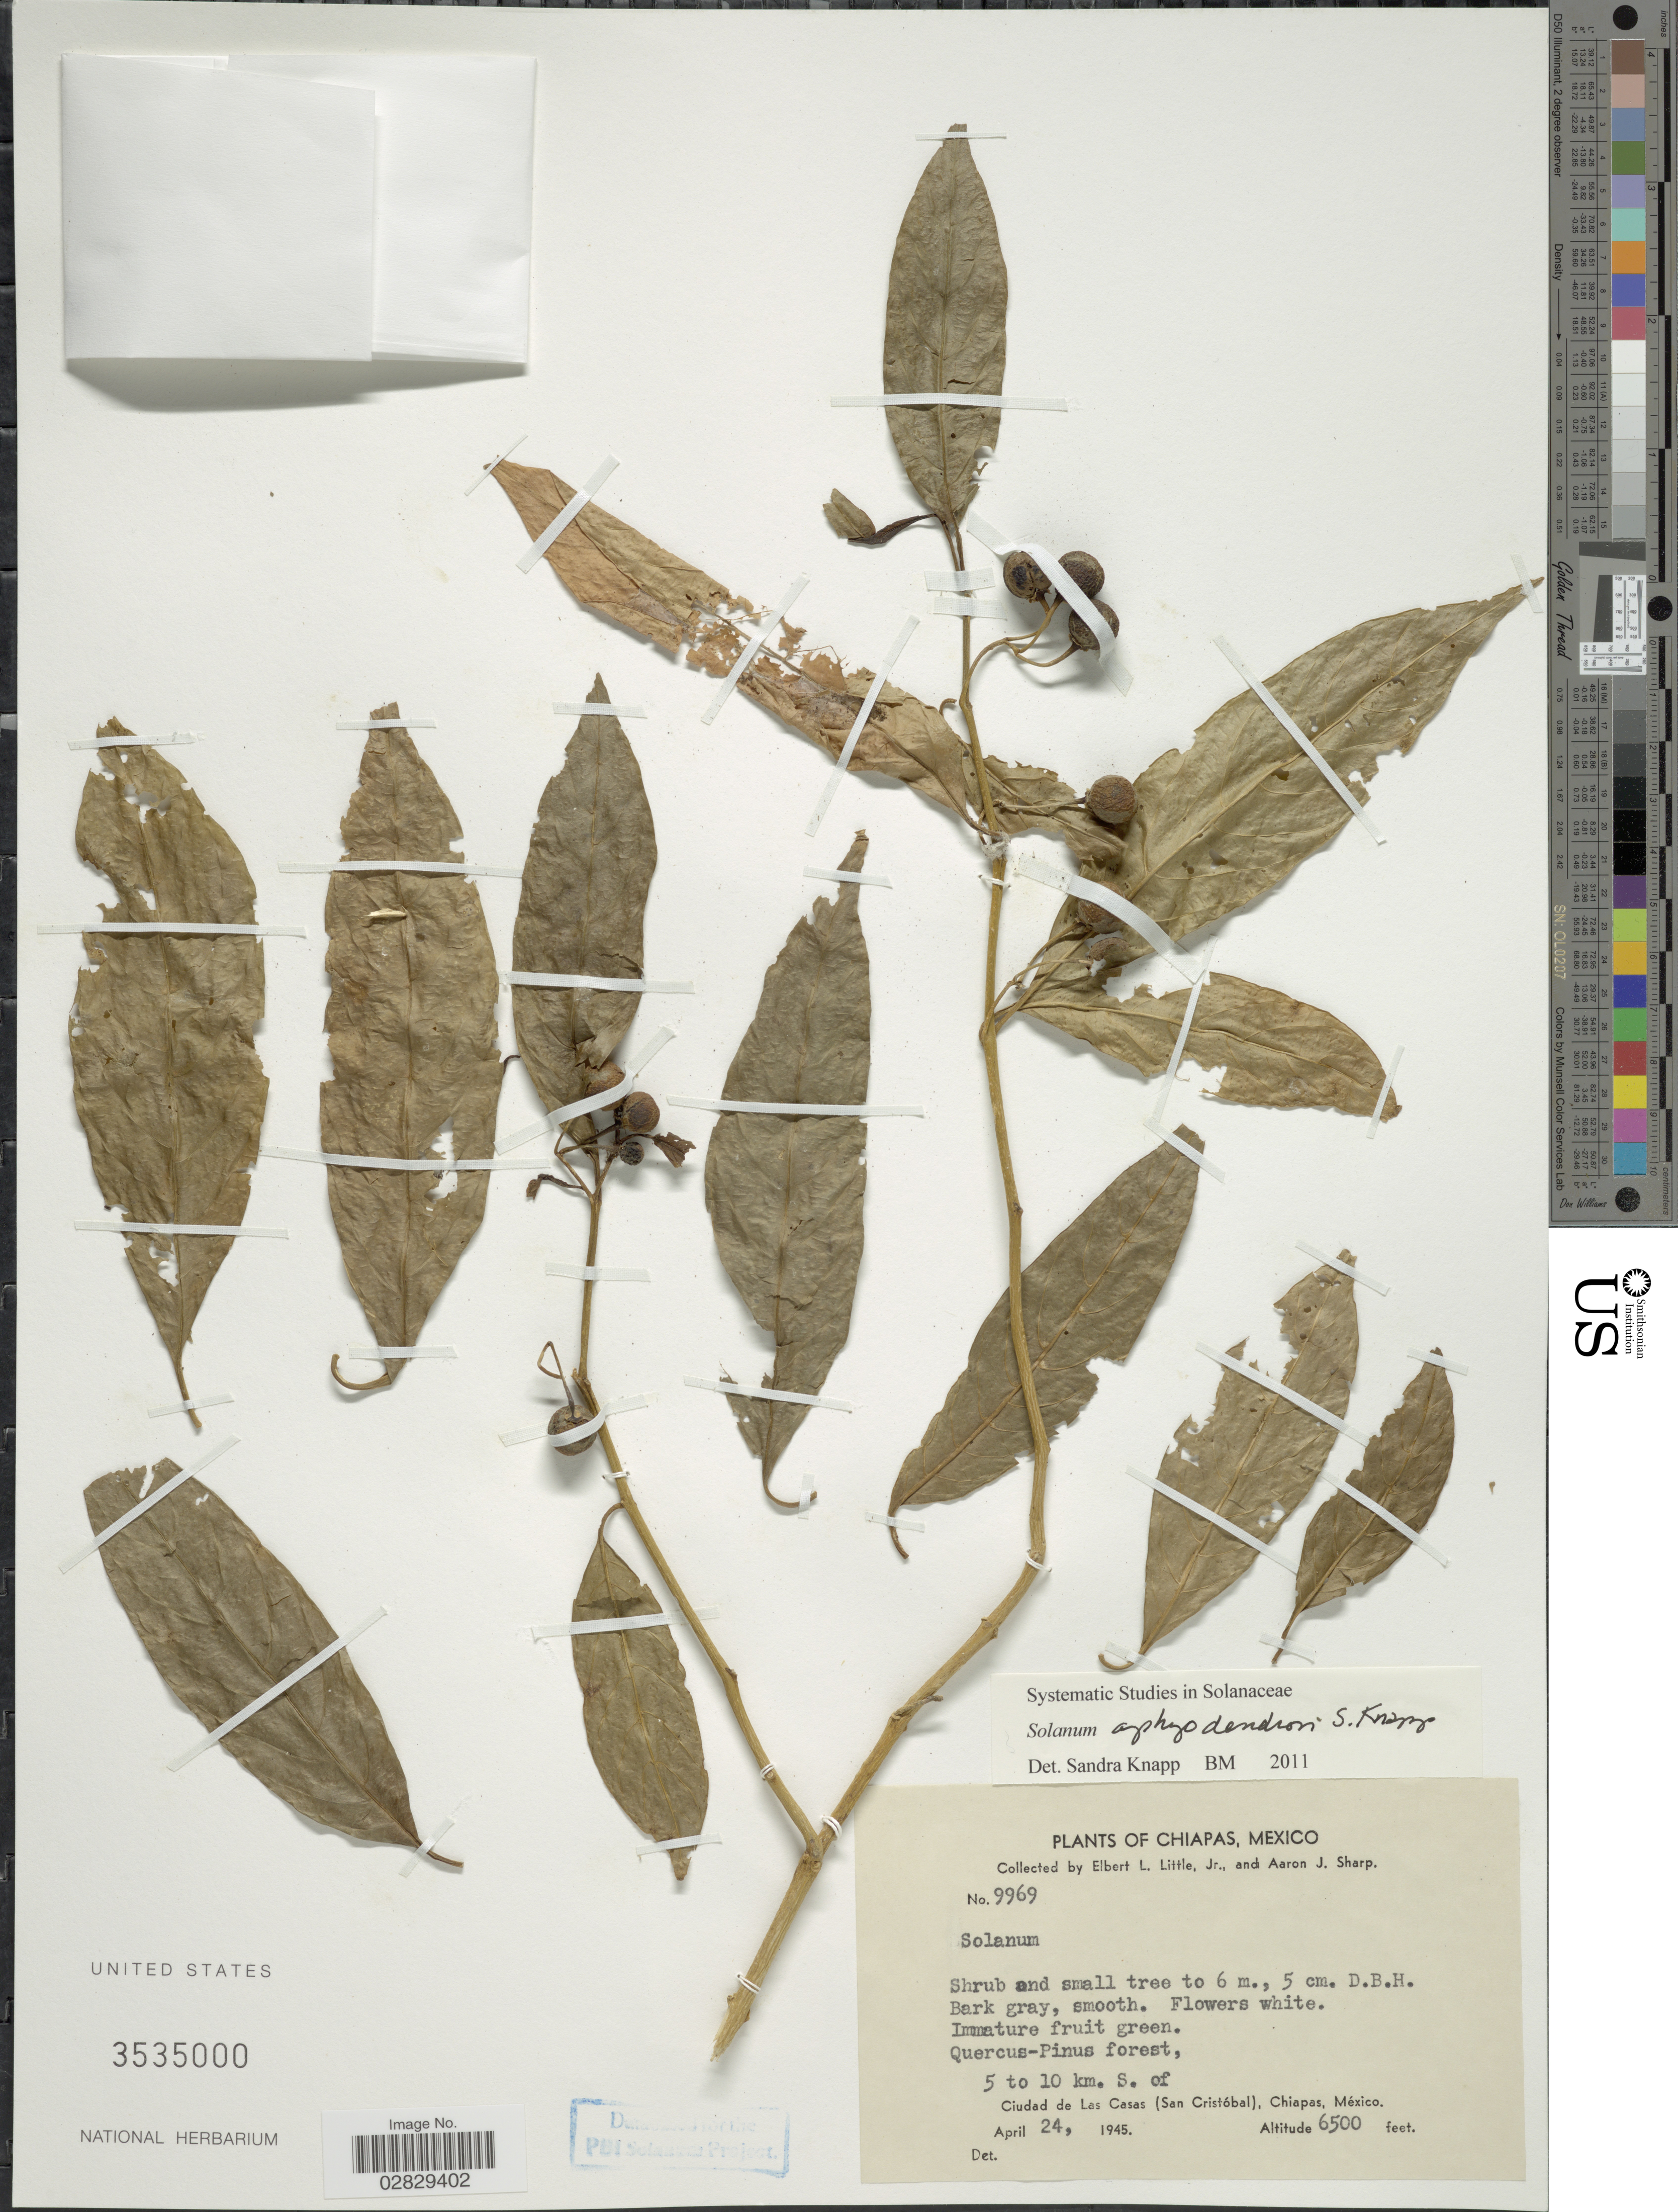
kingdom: Plantae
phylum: Tracheophyta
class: Magnoliopsida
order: Solanales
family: Solanaceae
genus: Solanum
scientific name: Solanum aphyodendron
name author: S. Knapp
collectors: E. L. Little & Mrs A. J. Sharp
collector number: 9969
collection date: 1945-04-24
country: Mexico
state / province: Chiapas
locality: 5 to 10 km. S. of Ciudad de Las Casas (San Cristóbal).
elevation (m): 1981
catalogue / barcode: US 3535000